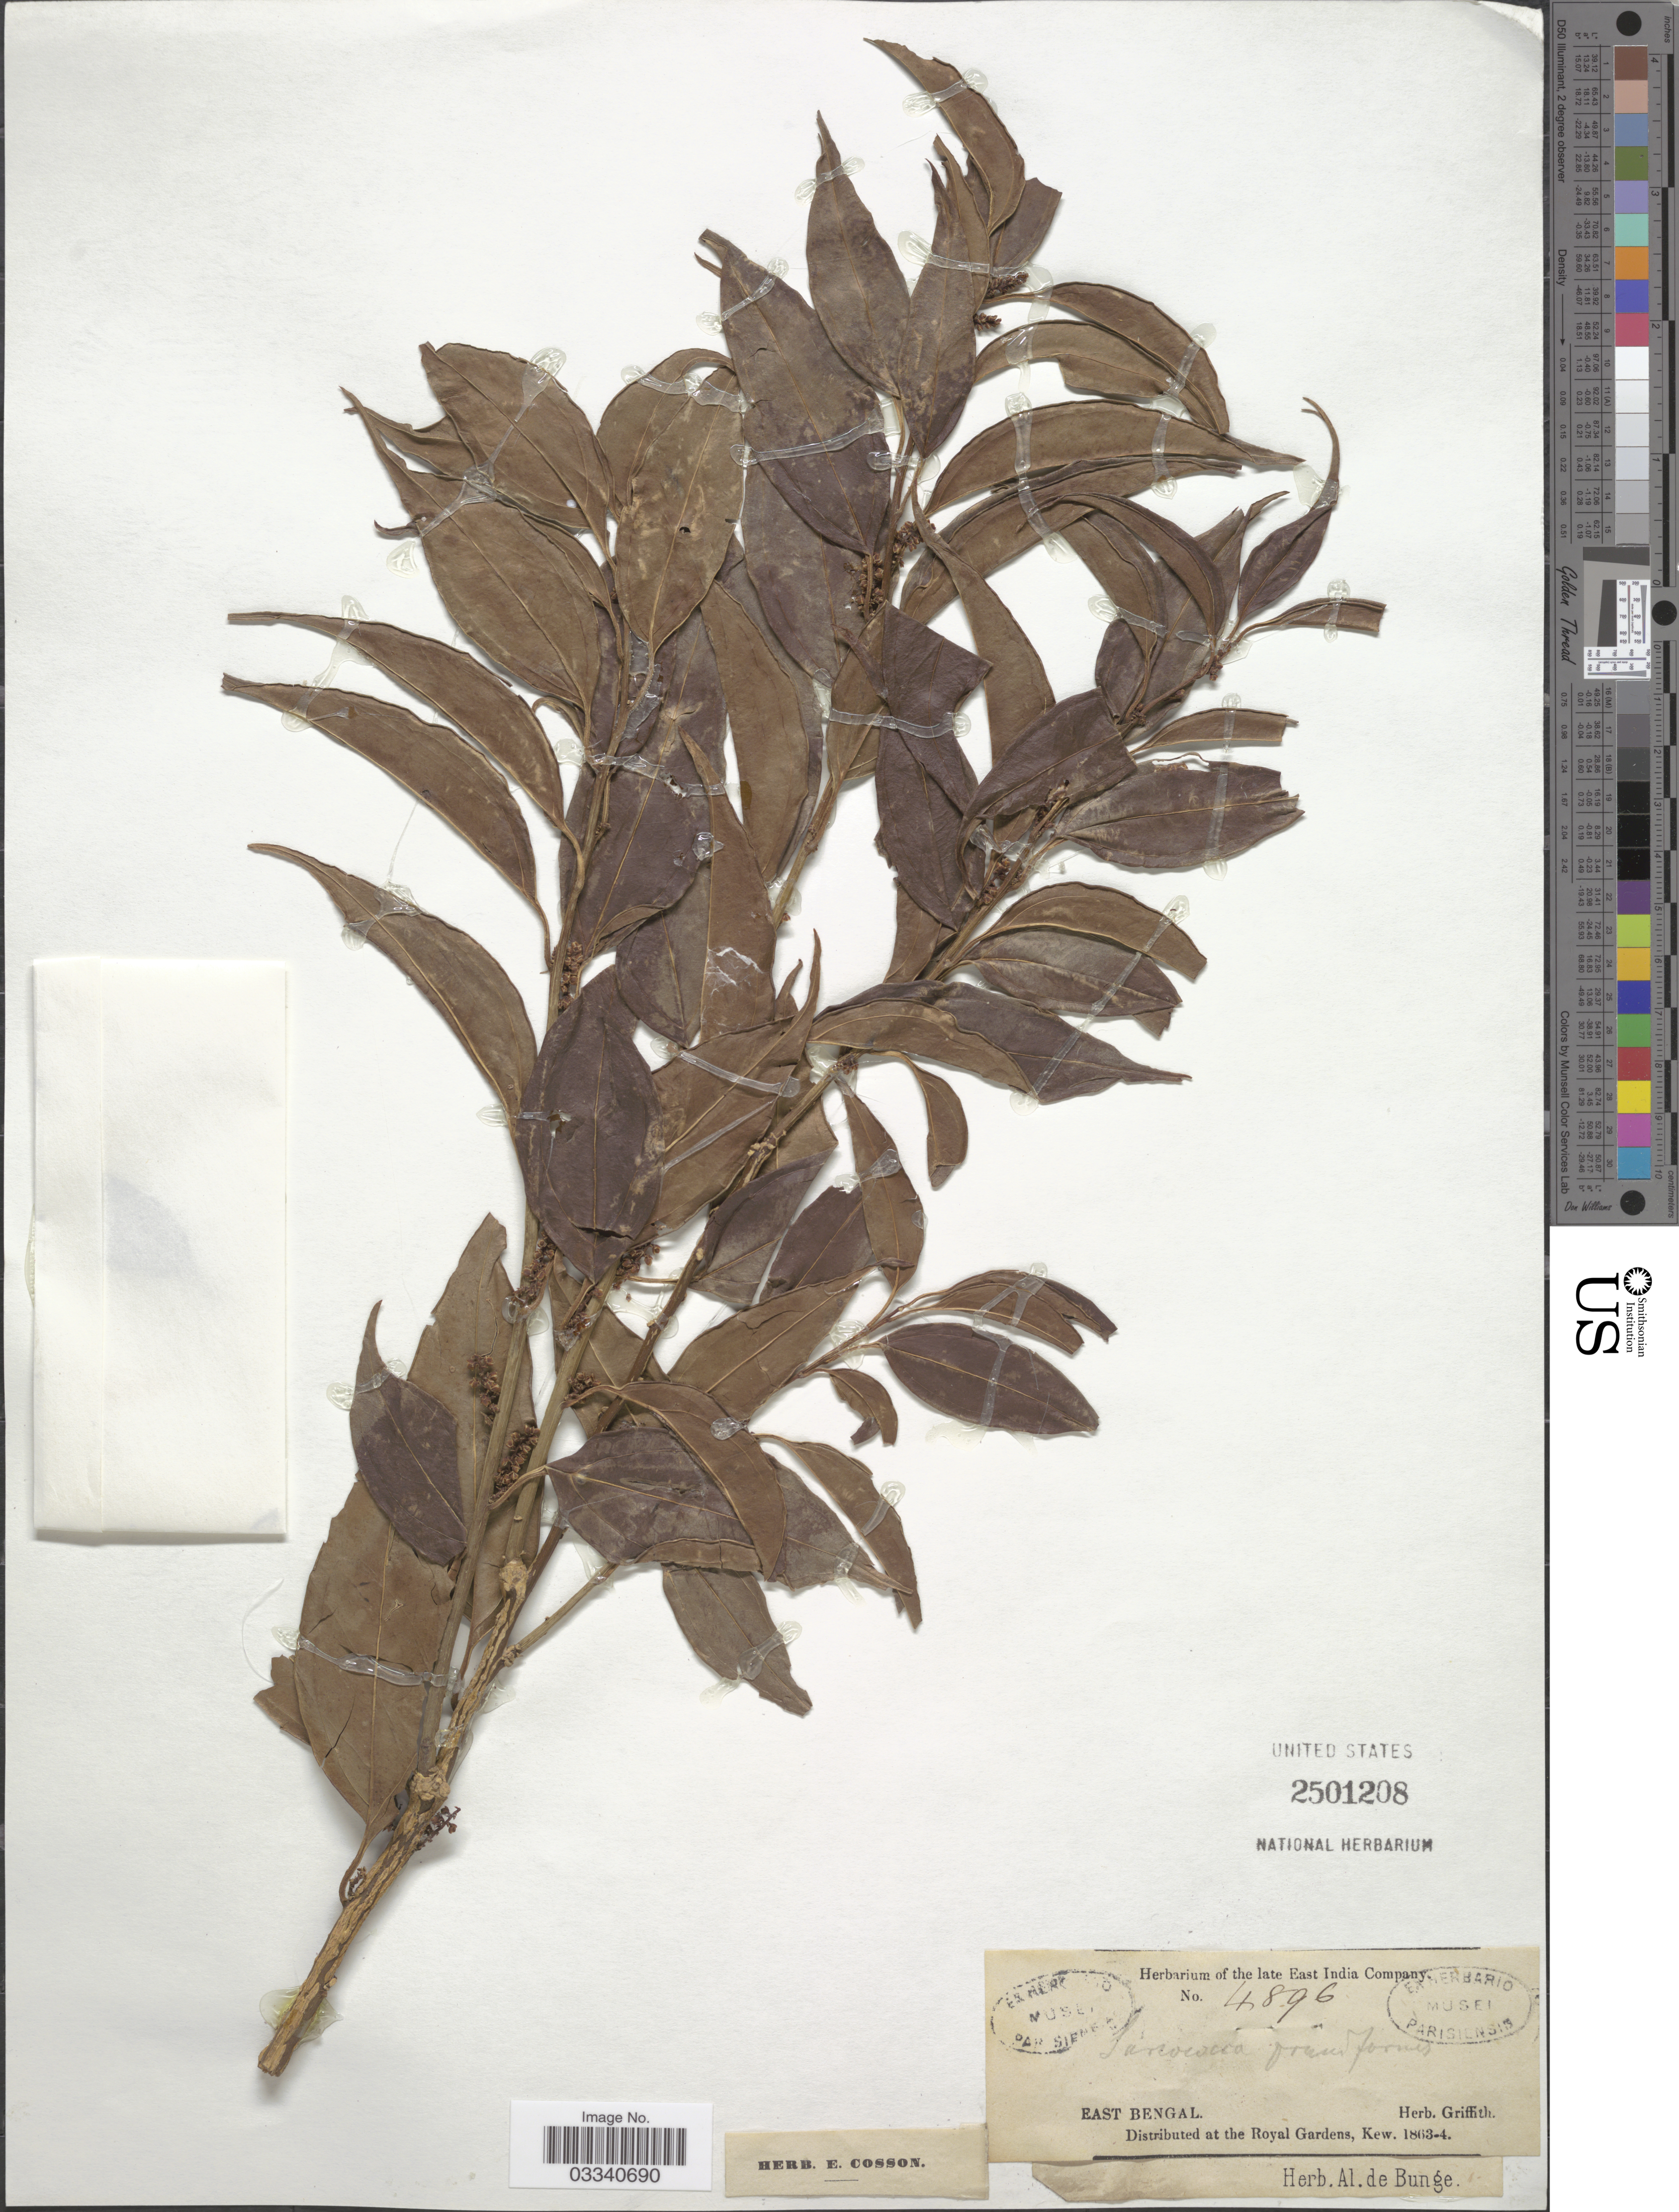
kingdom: Plantae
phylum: Tracheophyta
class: Magnoliopsida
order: Buxales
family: Buxaceae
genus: Sarcococca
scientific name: Sarcococca coriacea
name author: Müll. Arg.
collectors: ex herb. Griffith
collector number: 4896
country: India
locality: East Bengal.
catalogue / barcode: US 2501208